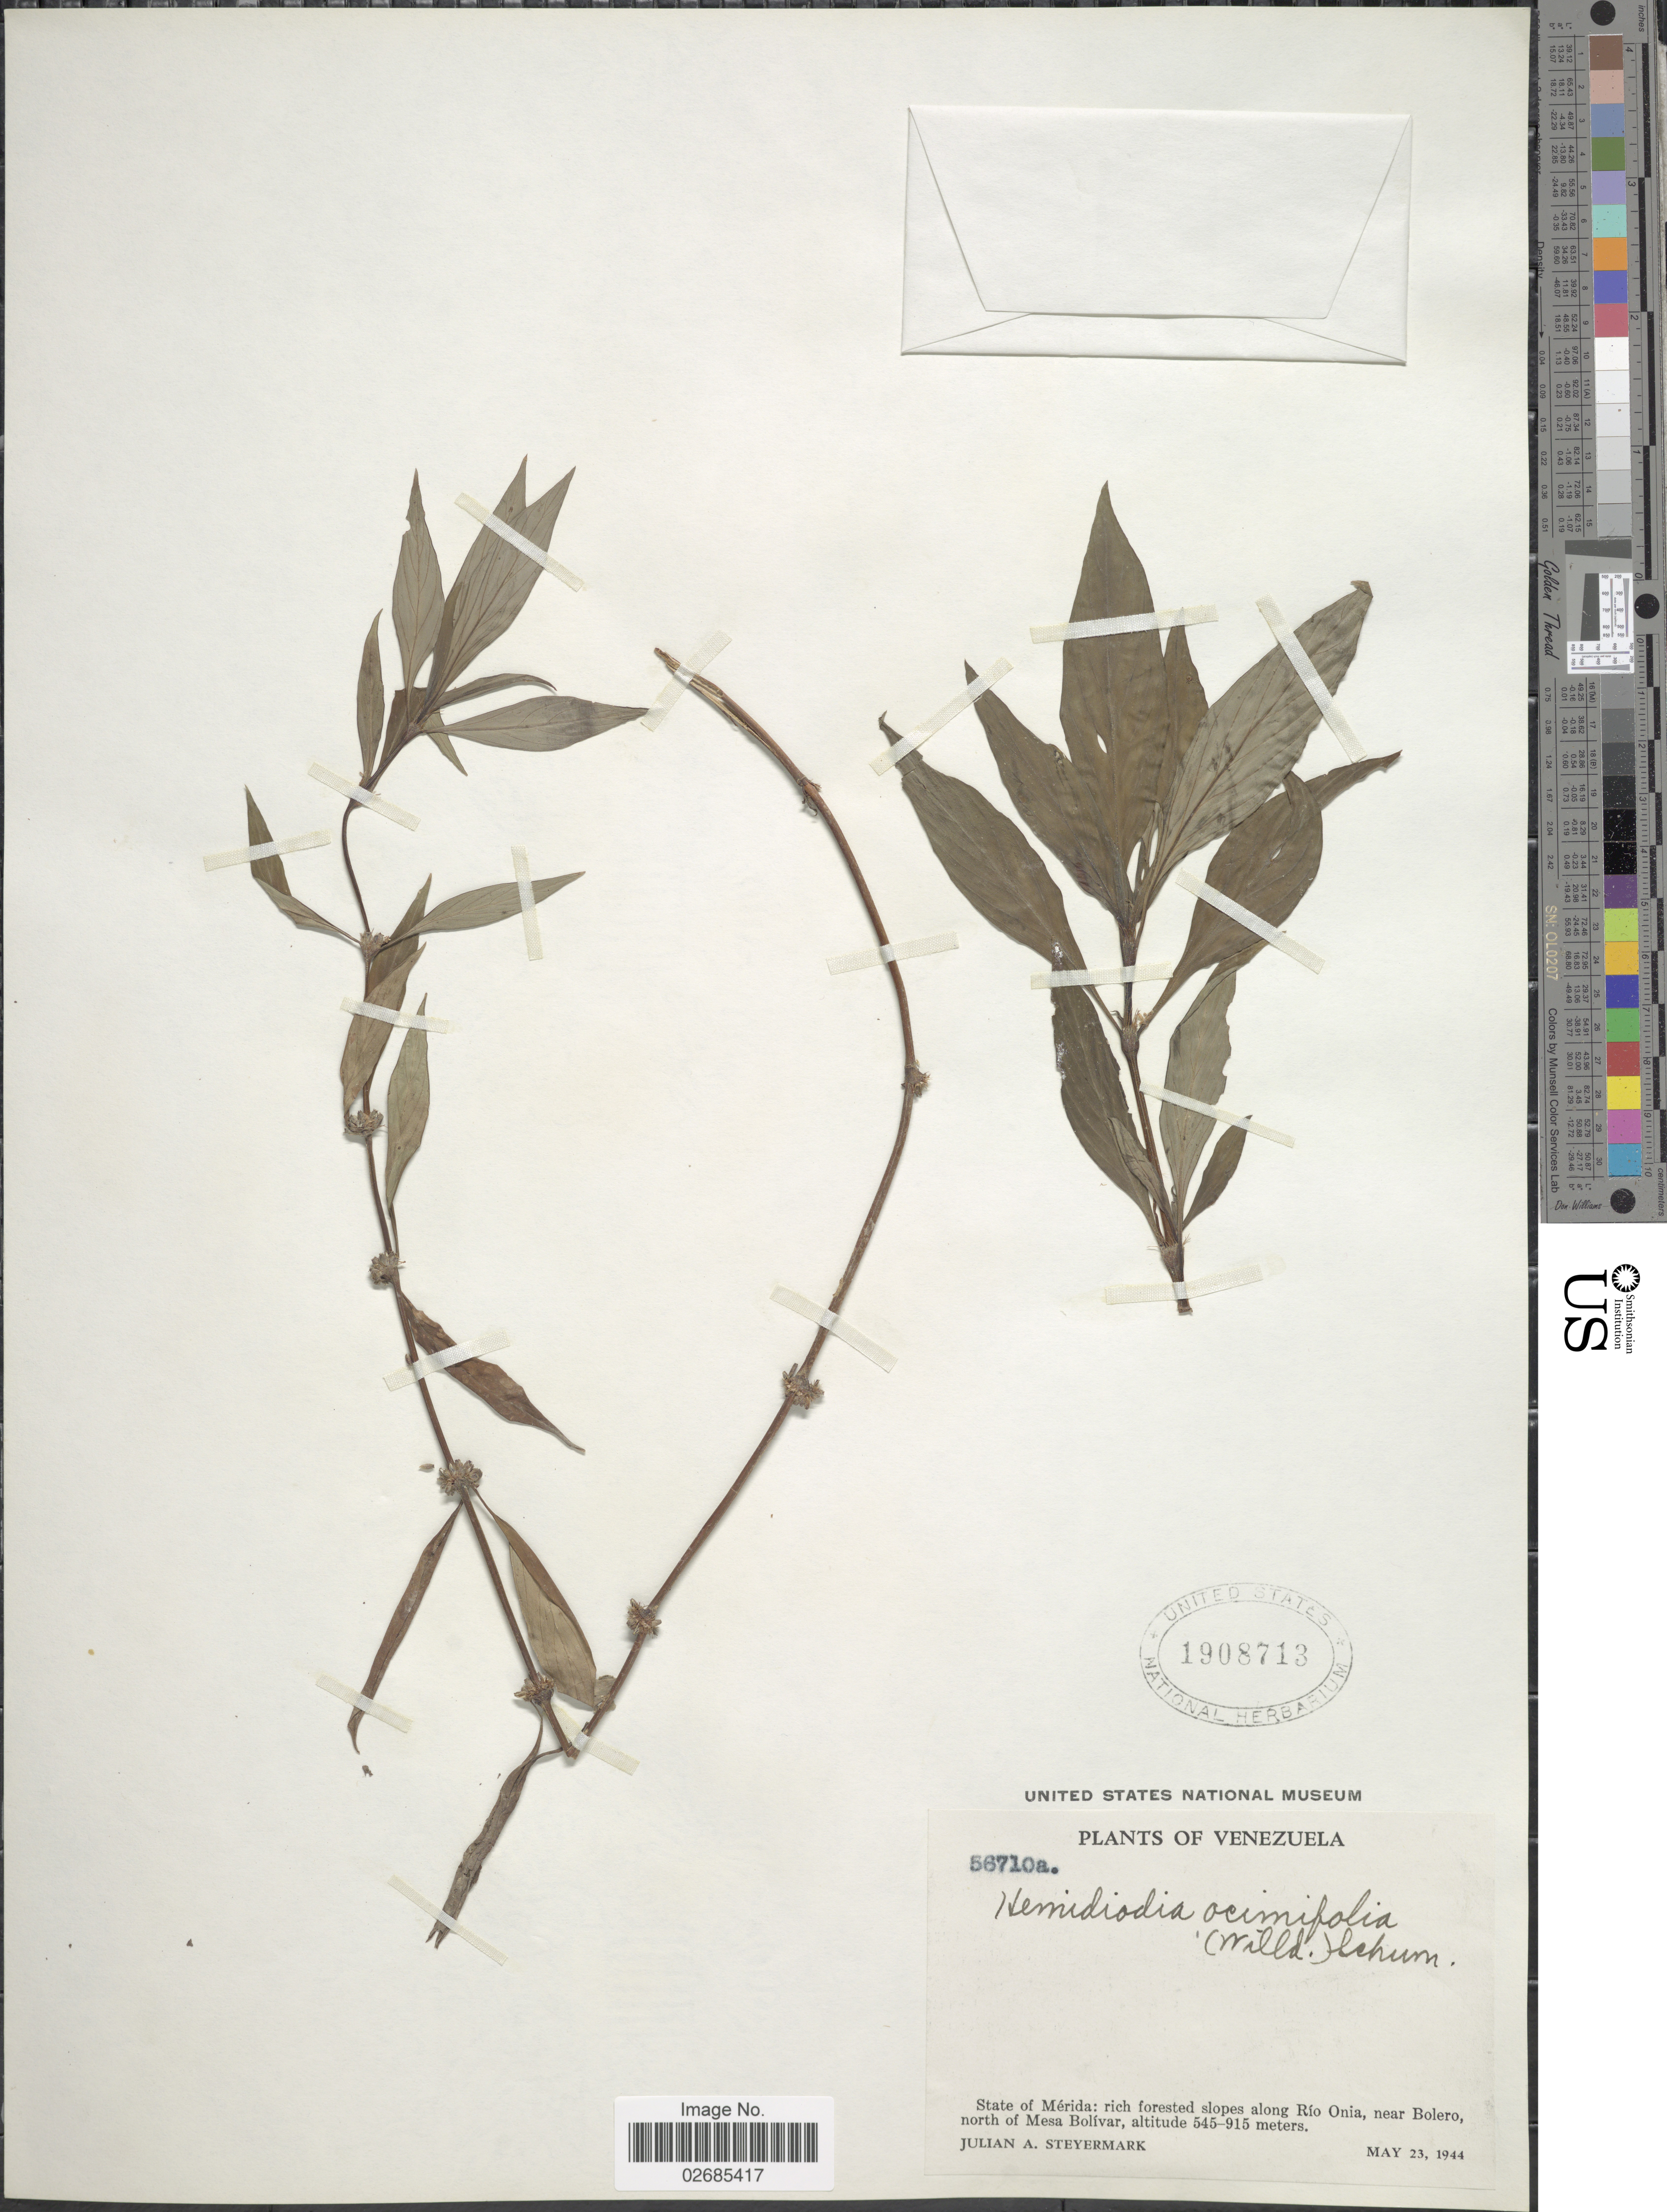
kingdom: Plantae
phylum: Tracheophyta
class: Magnoliopsida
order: Gentianales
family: Rubiaceae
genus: Hemidiodia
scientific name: Hemidiodia ocimifolia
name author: (Willd.) K. Schum.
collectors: J. Steyermark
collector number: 56710a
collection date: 1944-05-23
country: Venezuela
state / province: Mérida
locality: Rich forested slopes along Rio Onia, near Bolero, north of Mesa Bolivar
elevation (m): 545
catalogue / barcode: US 1908713